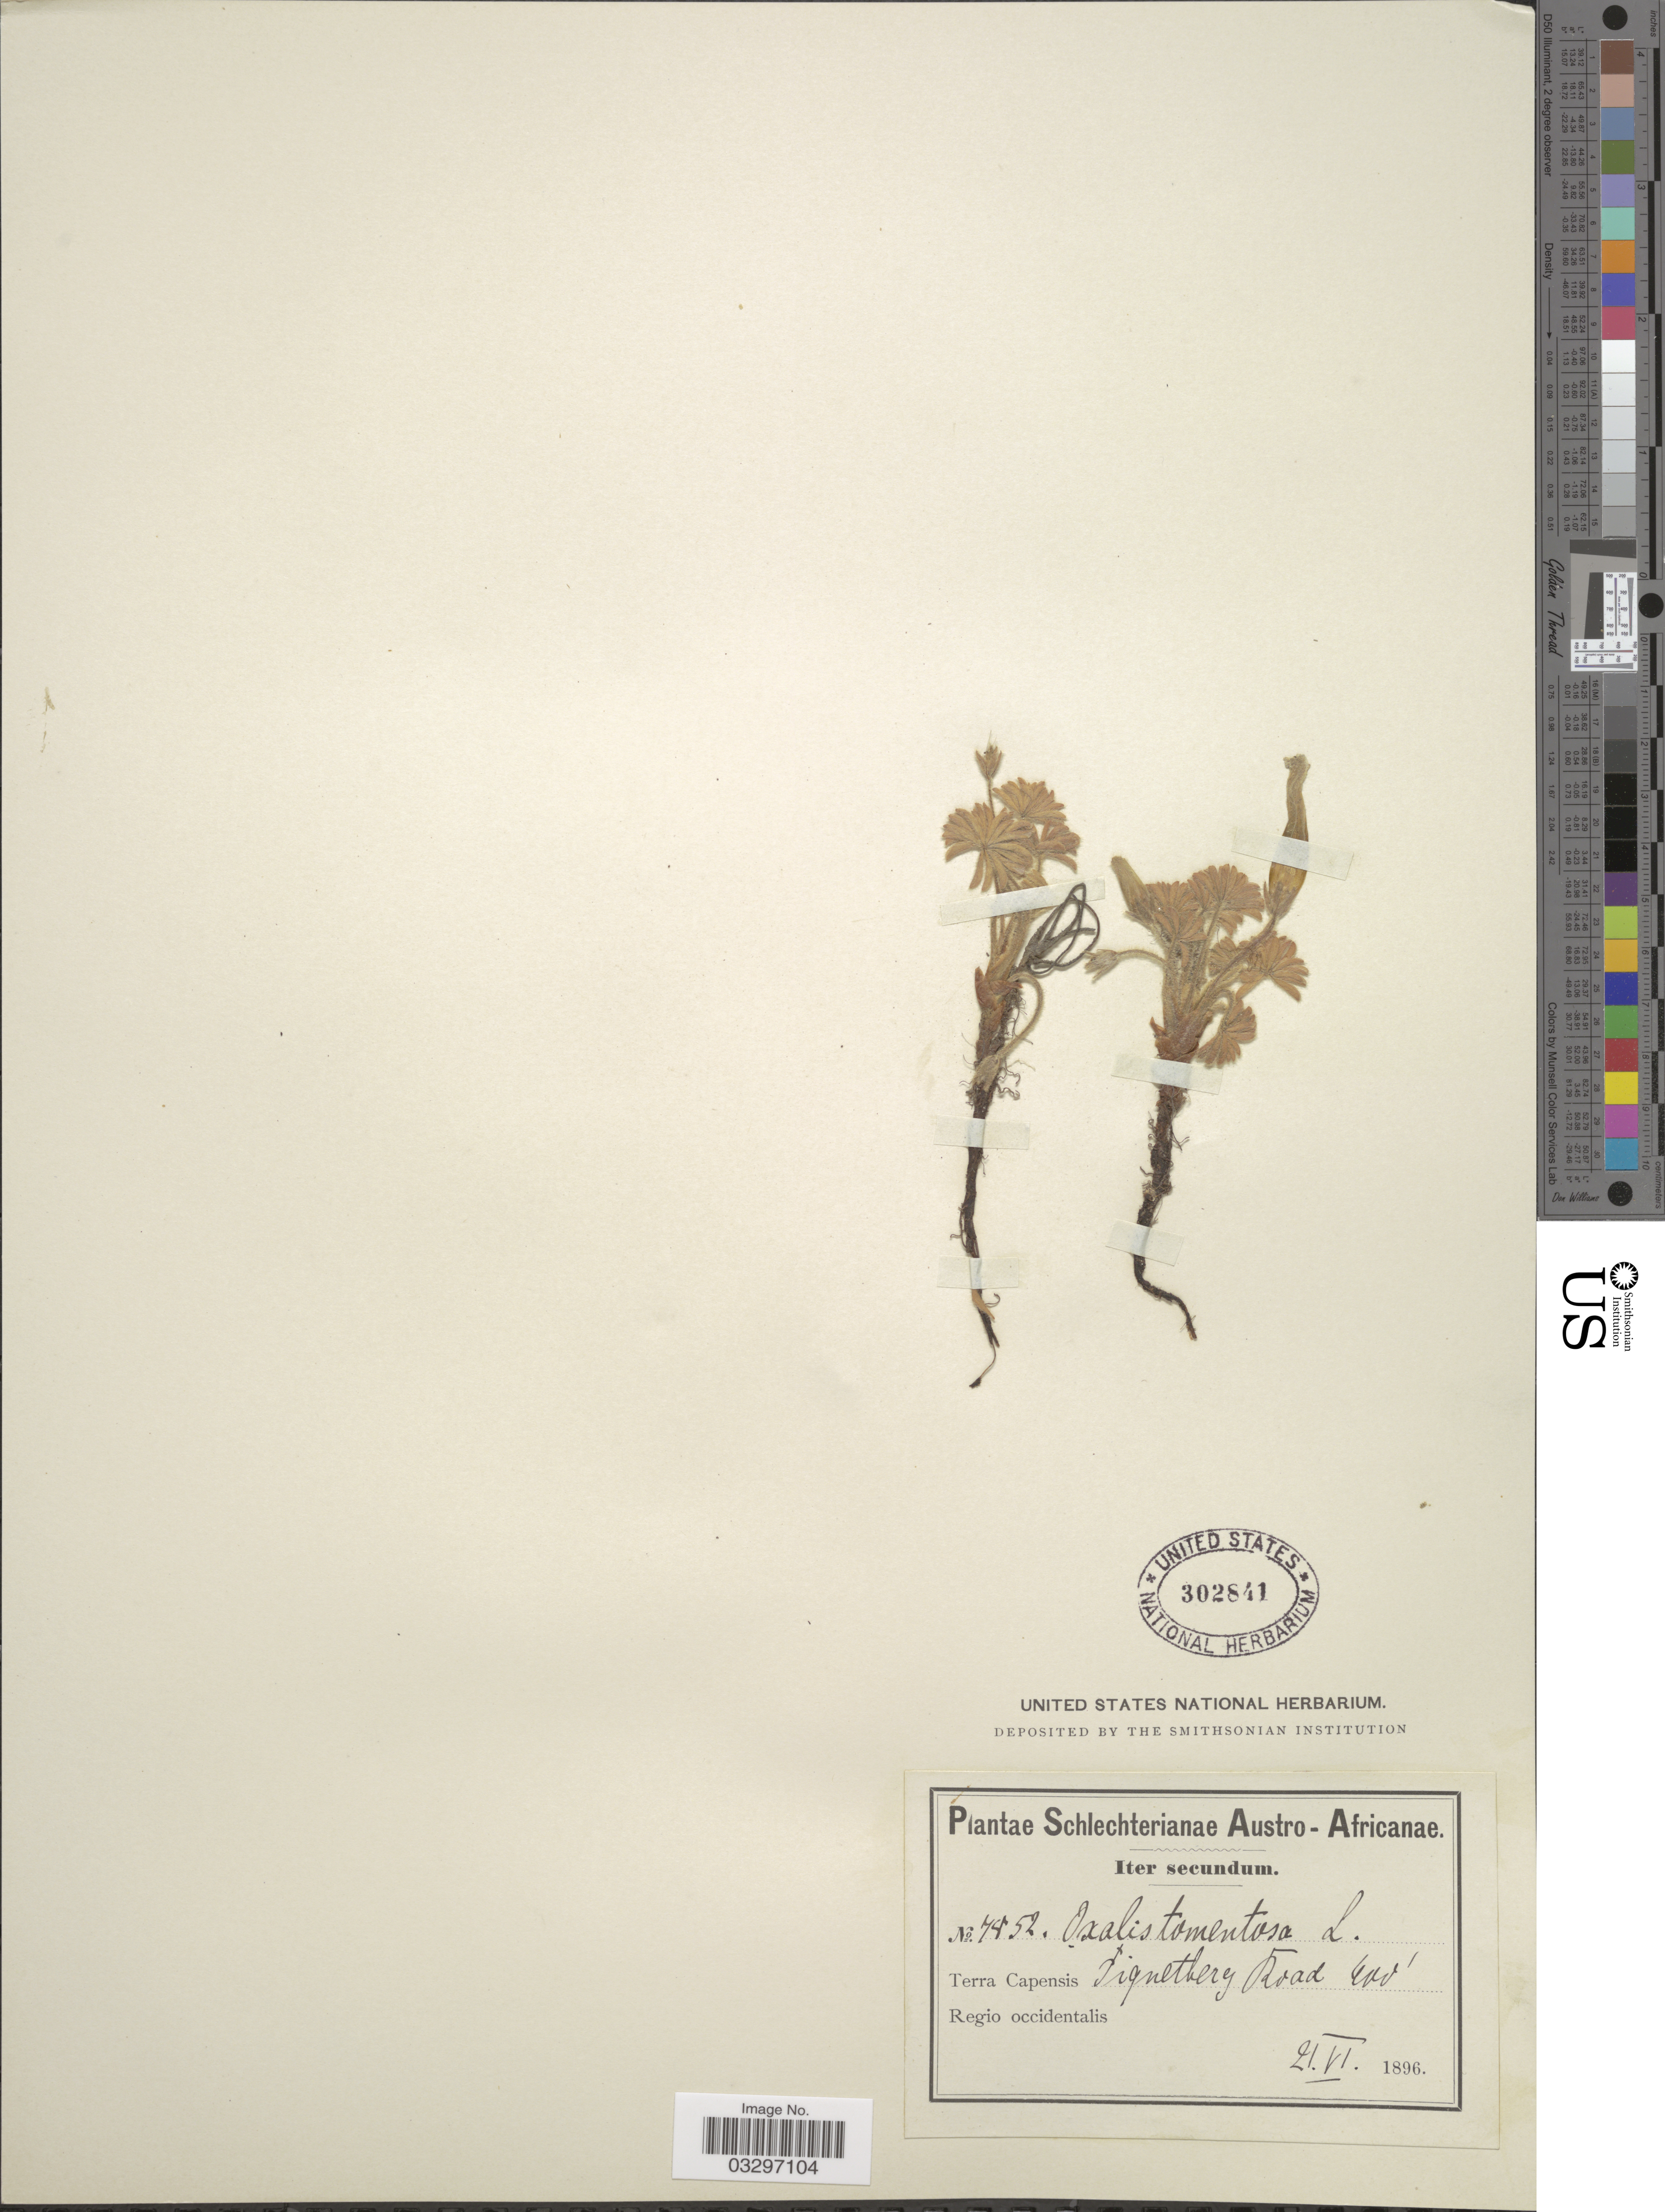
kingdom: Plantae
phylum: Tracheophyta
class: Magnoliopsida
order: Oxalidales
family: Oxalidaceae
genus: Oxalis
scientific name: Oxalis tomentosa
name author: Thunb.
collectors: Schlechter, --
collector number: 7852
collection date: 1896-06-21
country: South Africa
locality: Austro-Africanae, Terra Capensis, Piquetberg Road, Regio occidentalis.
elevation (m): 122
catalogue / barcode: US 302841